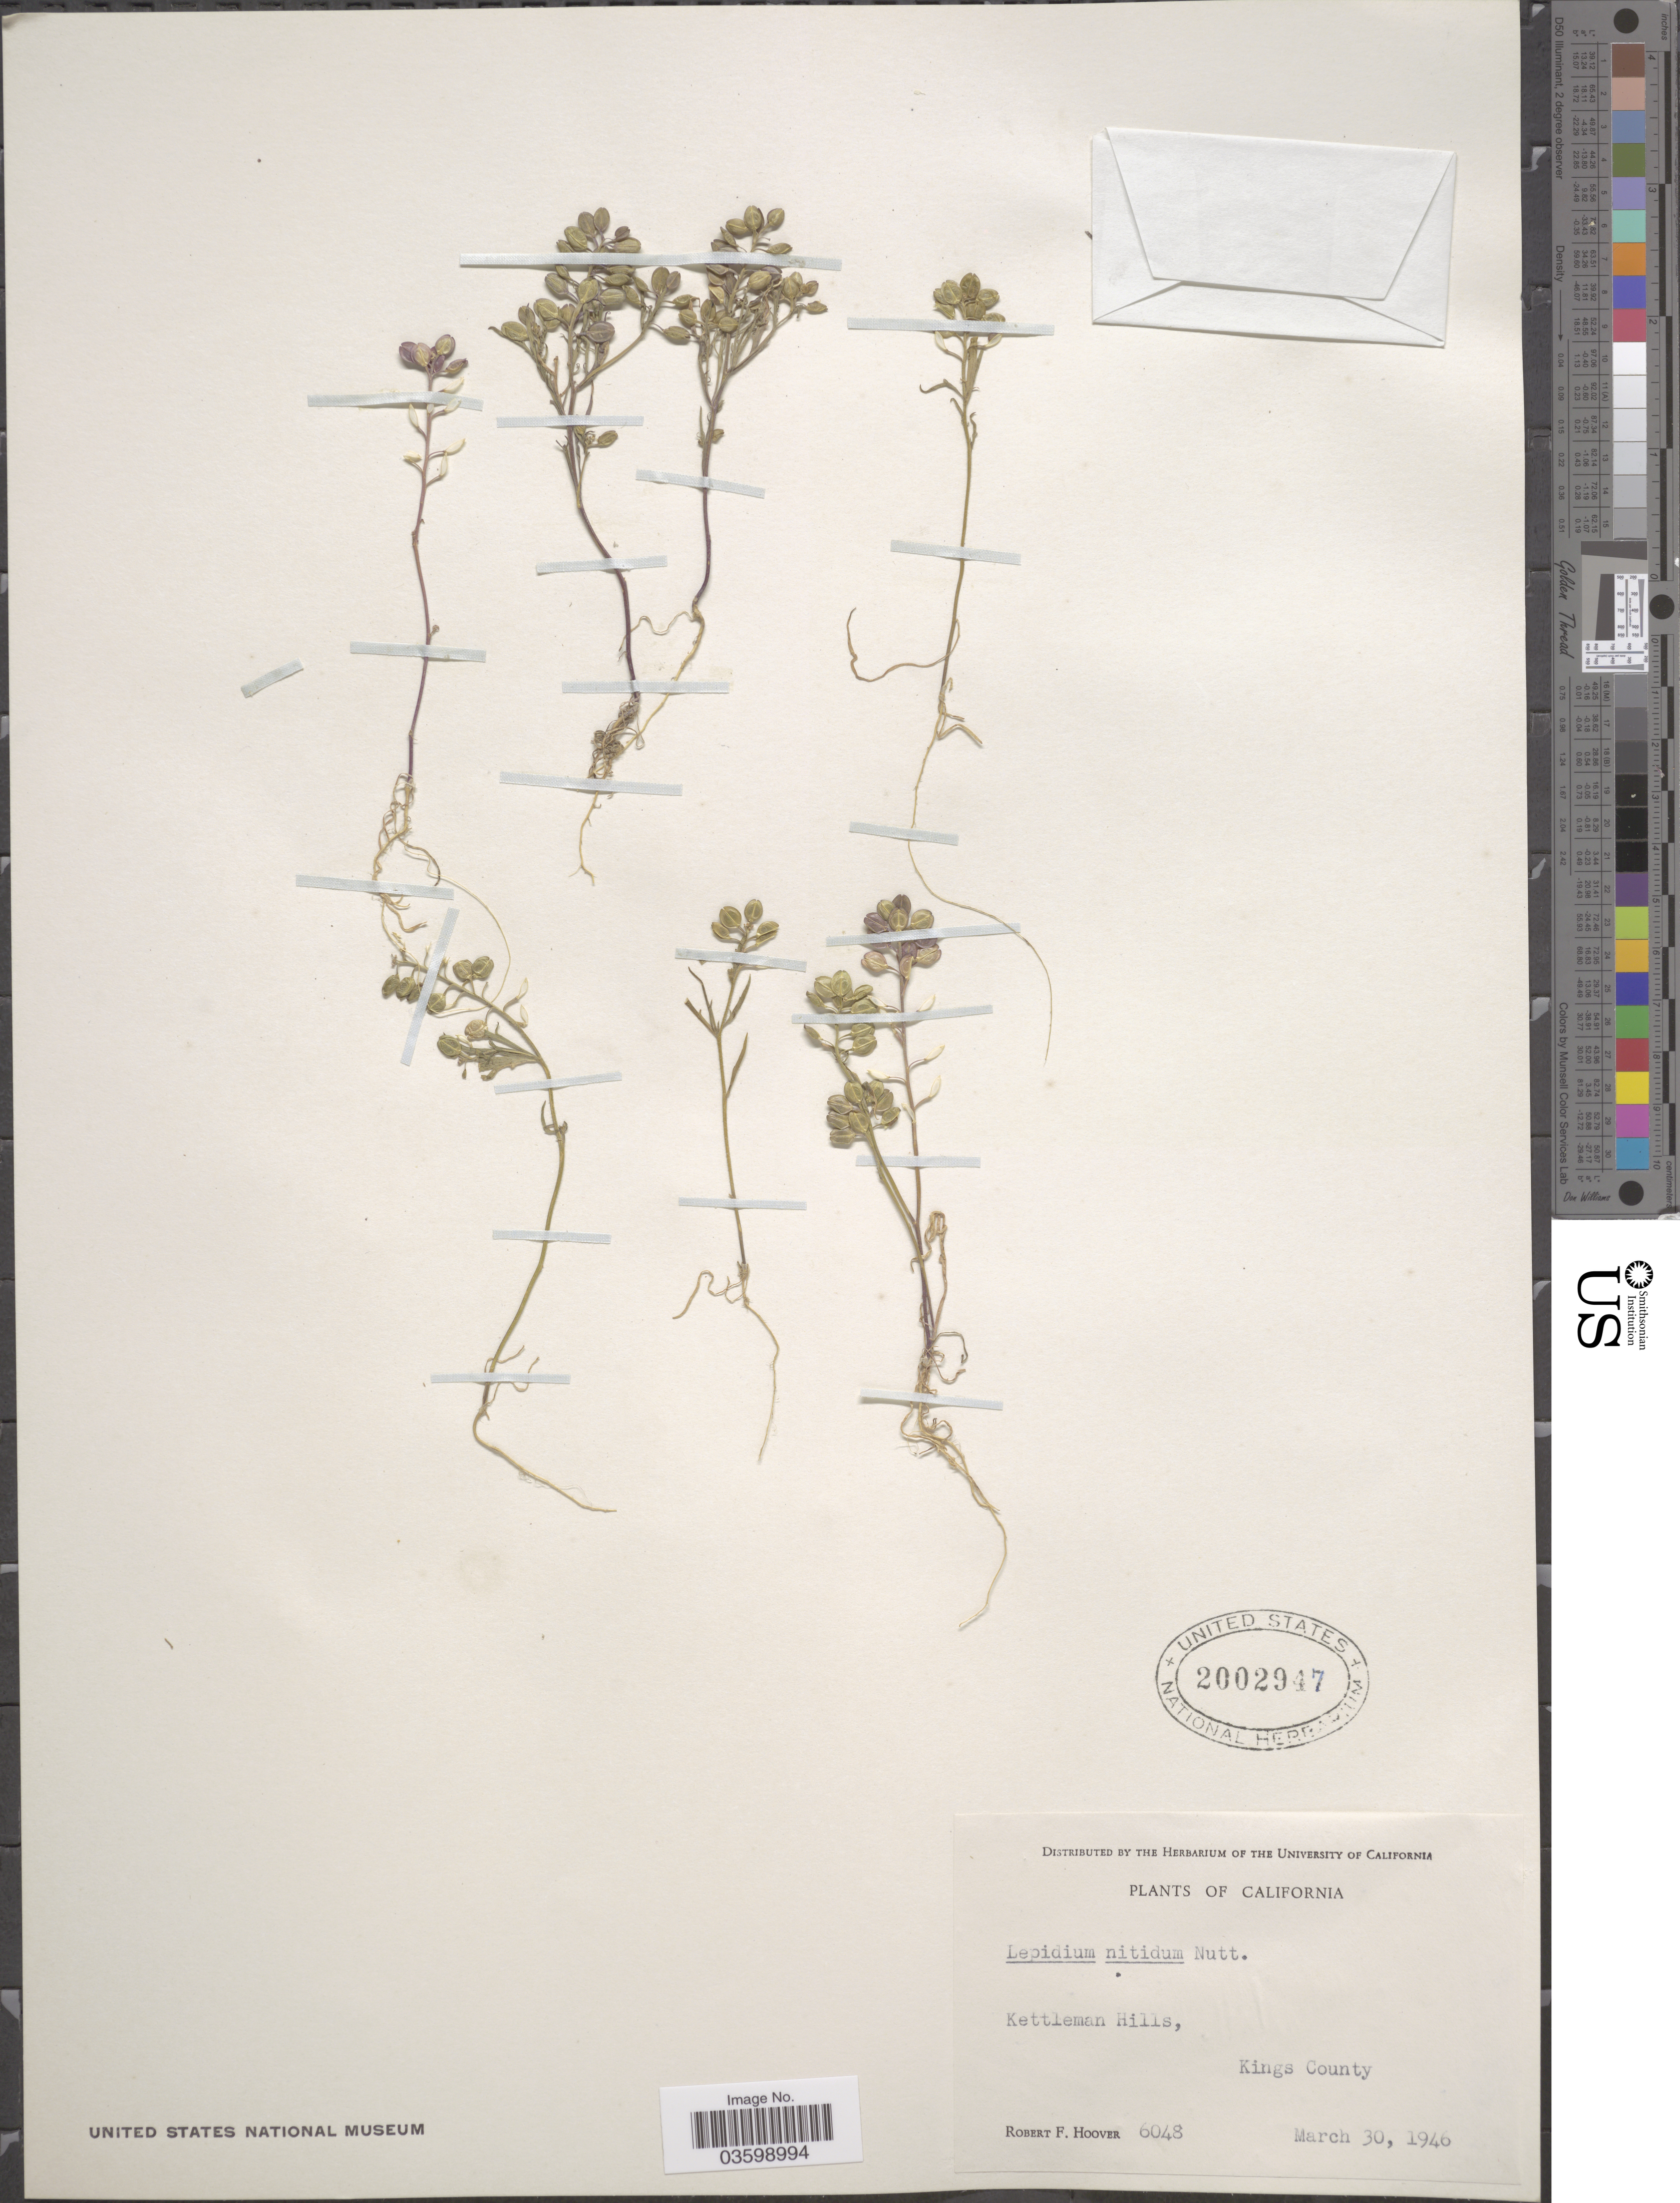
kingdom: Plantae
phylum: Tracheophyta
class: Magnoliopsida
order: Brassicales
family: Brassicaceae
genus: Lepidium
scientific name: Lepidium nitidum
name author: Nutt.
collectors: R. F. Hoover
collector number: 6048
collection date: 1946-03-30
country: United States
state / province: California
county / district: Kings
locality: Kettleman Hills, Kings County.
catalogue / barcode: US 2002947